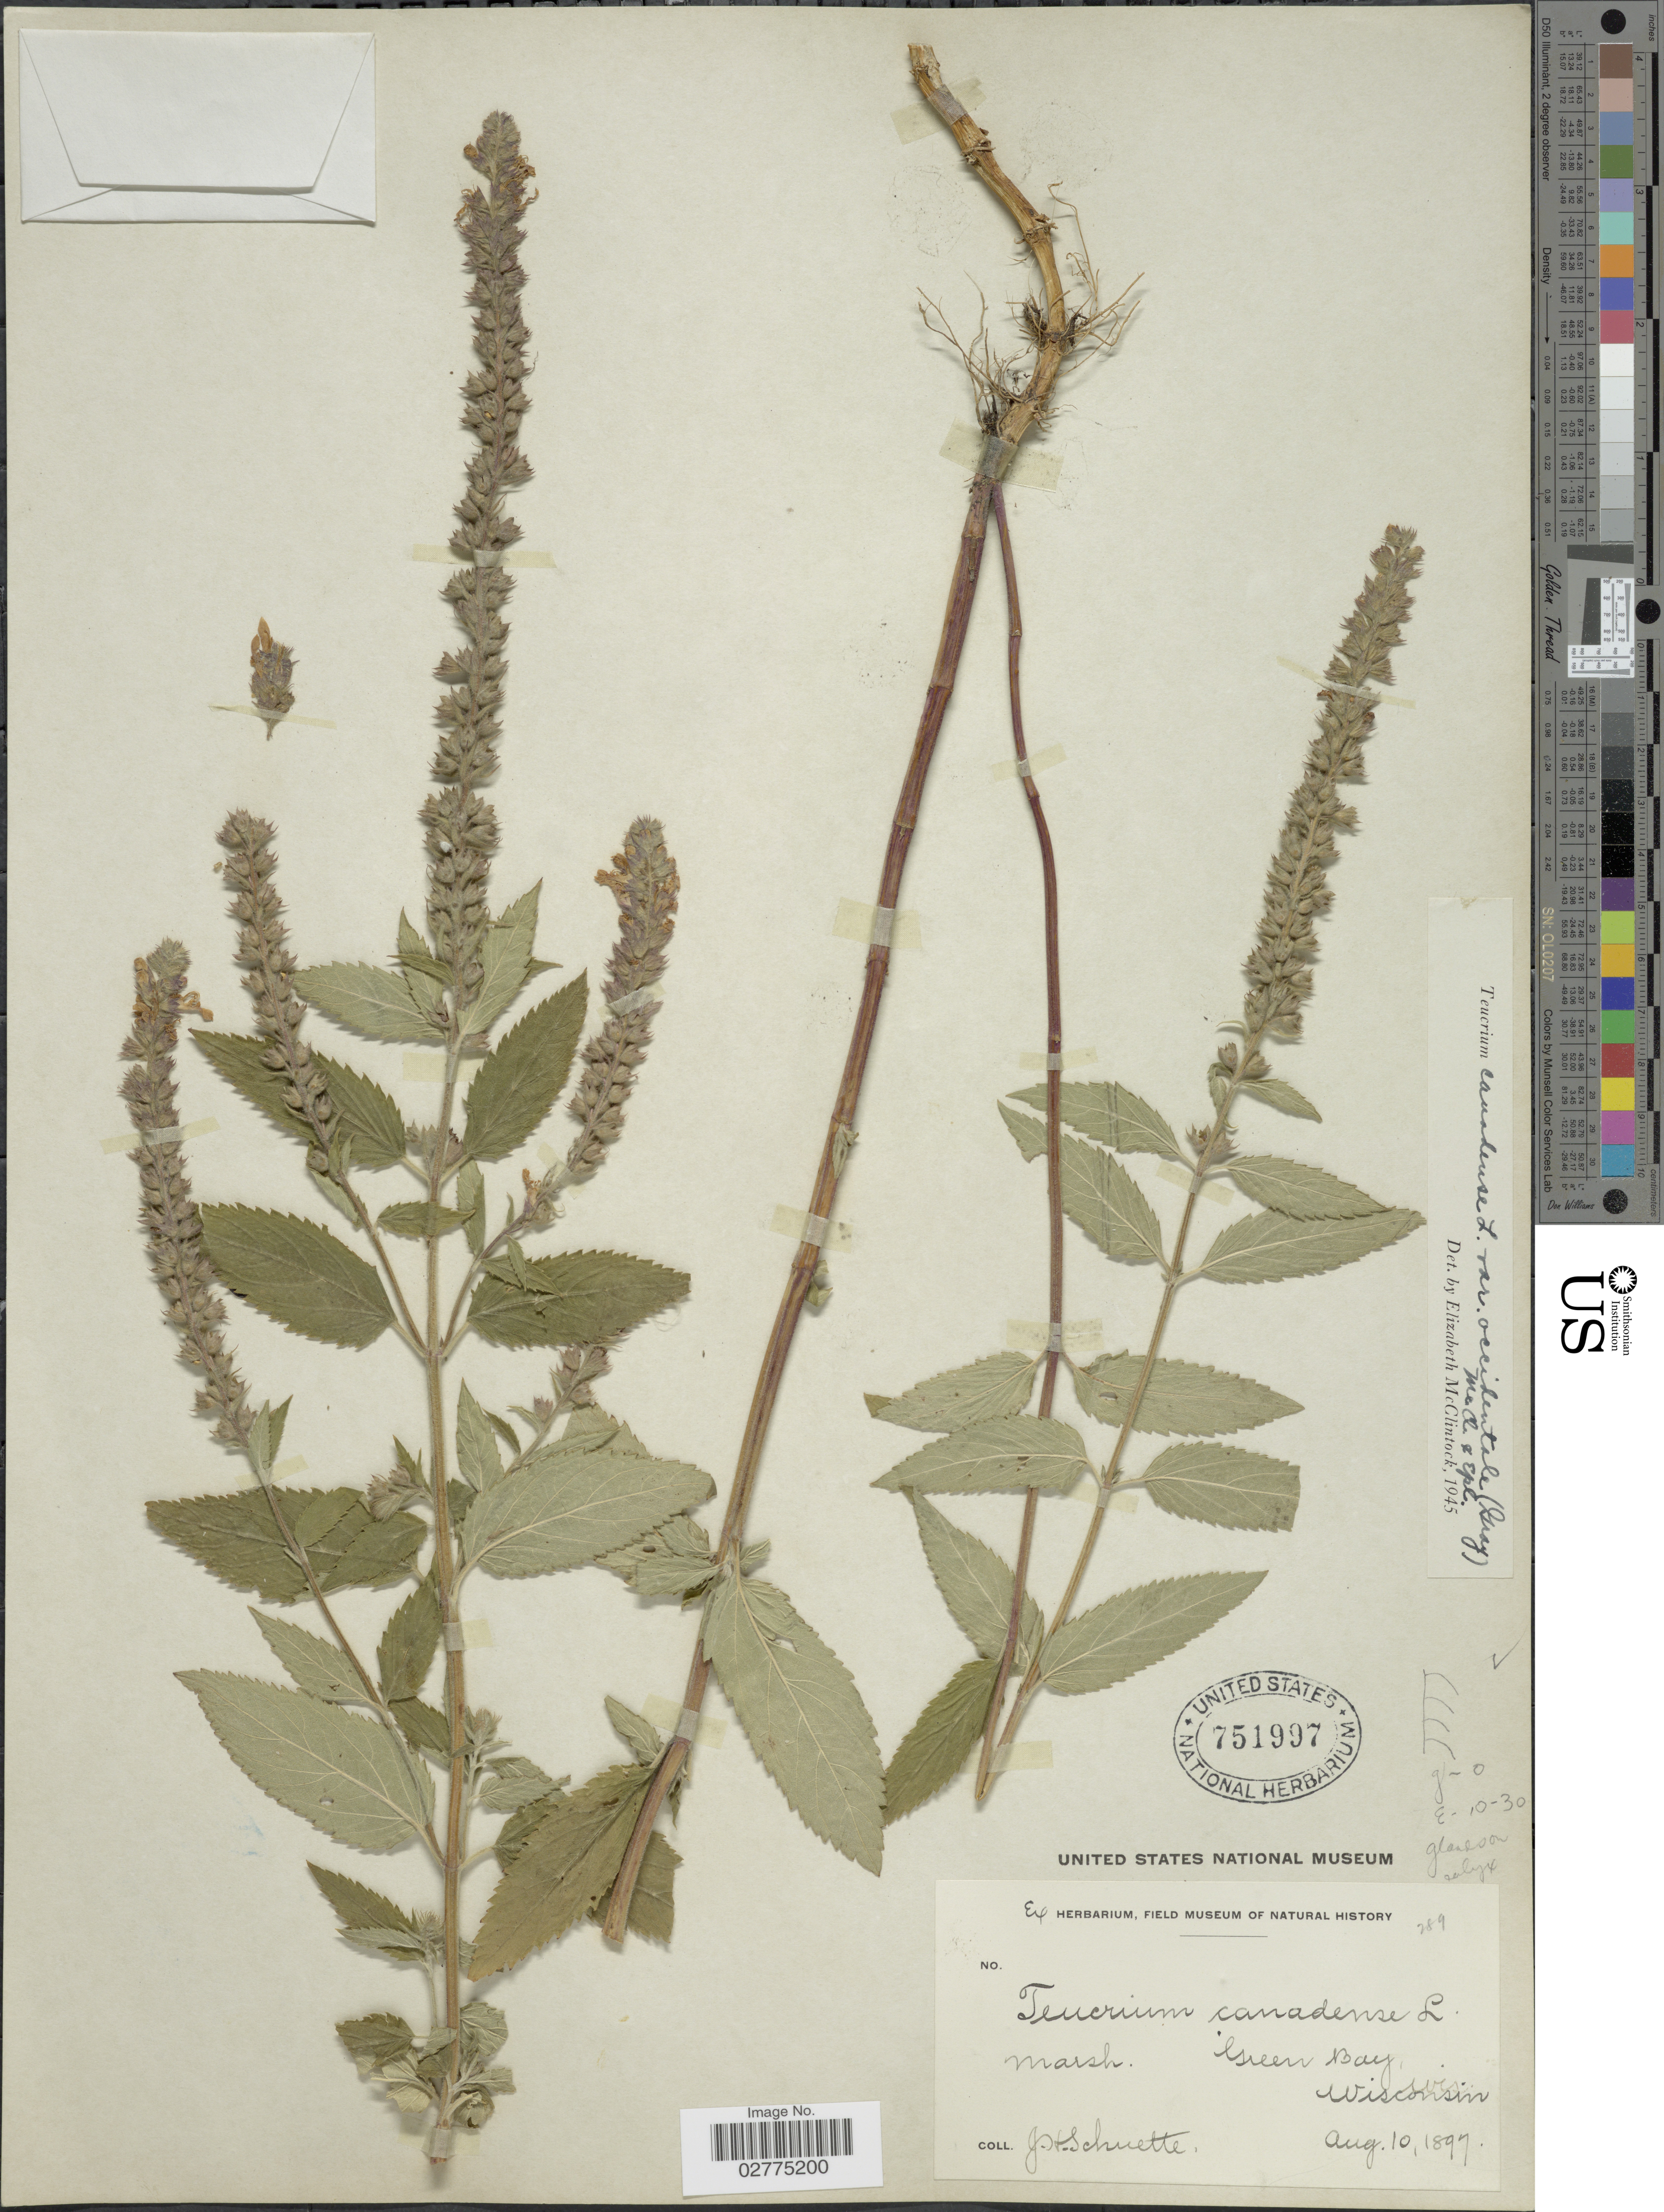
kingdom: Plantae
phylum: Tracheophyta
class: Magnoliopsida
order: Lamiales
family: Lamiaceae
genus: Teucrium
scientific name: Teucrium canadense var. occidentale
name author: (A. Gray) E. M. McClint. & Epling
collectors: J. H. Schuette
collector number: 289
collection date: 1897-08-10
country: United States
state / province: Wisconsin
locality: Green Bay, Wisconsin.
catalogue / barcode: US 751997